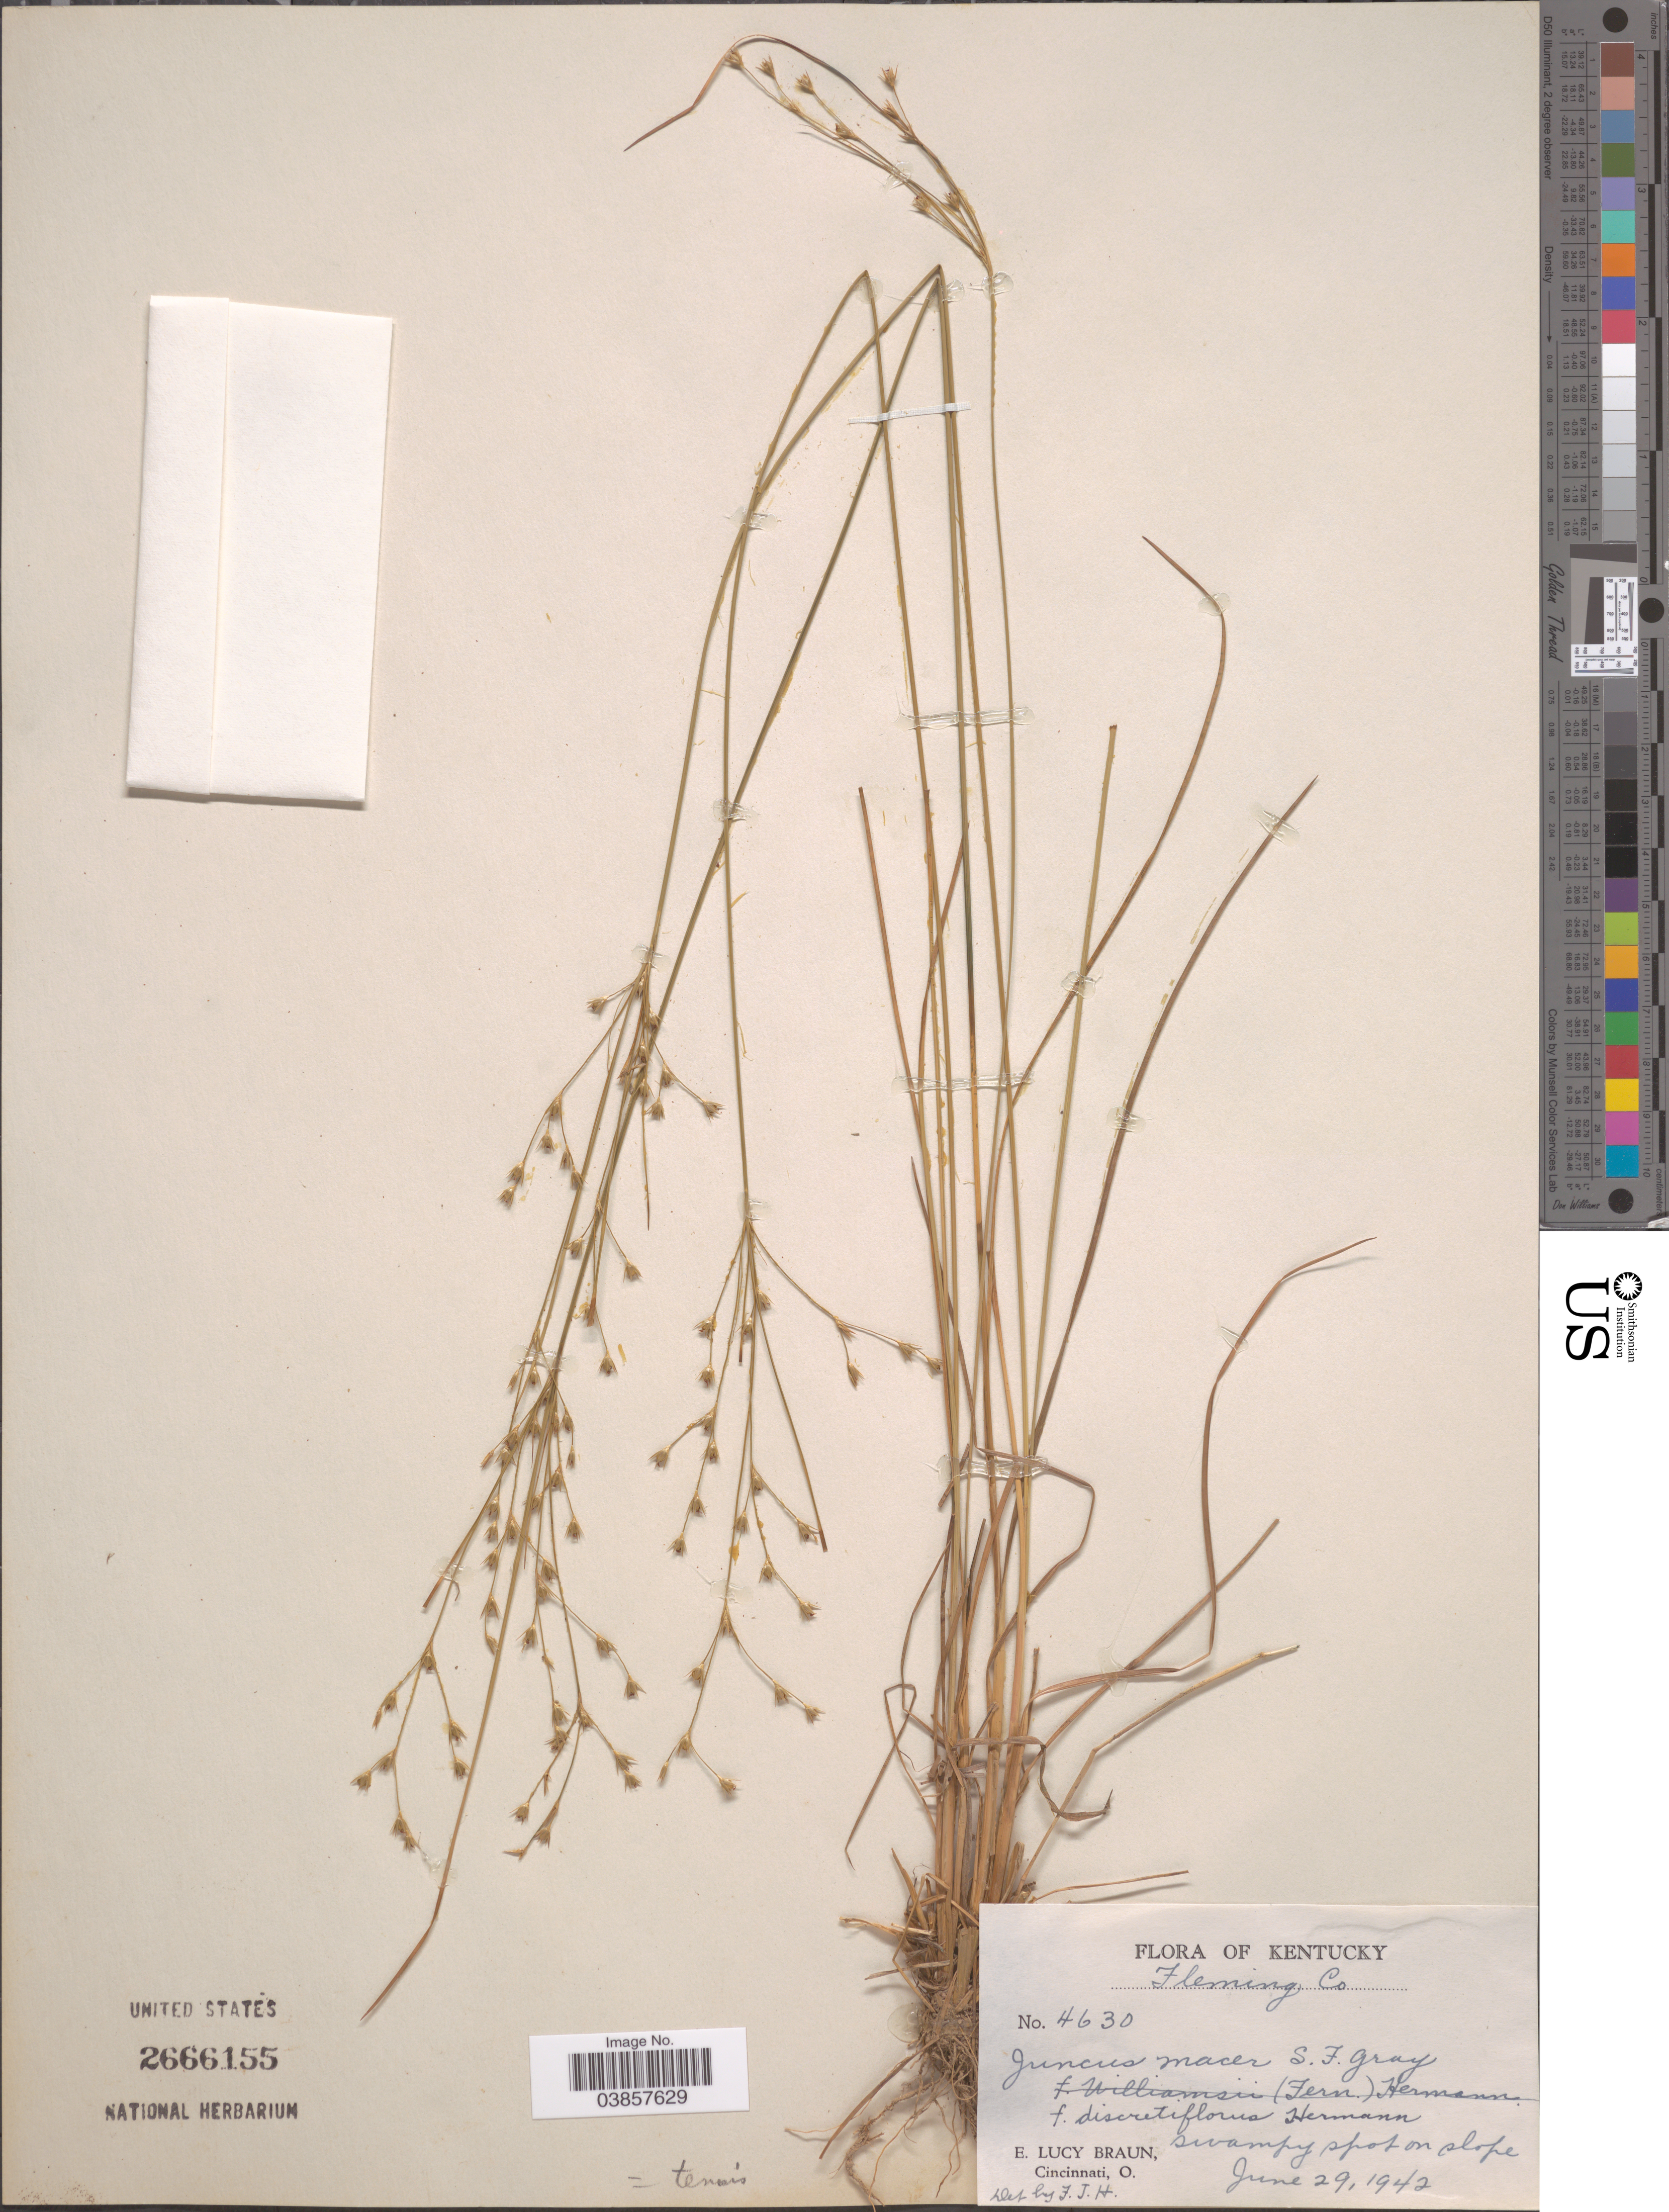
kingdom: Plantae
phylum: Tracheophyta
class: Liliopsida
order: Poales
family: Juncaceae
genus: Juncus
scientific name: Juncus tenuis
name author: Willd.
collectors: E. L. Braun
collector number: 4630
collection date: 1942-06-29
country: United States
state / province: Kentucky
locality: Fleming Co.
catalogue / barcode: US 2666155